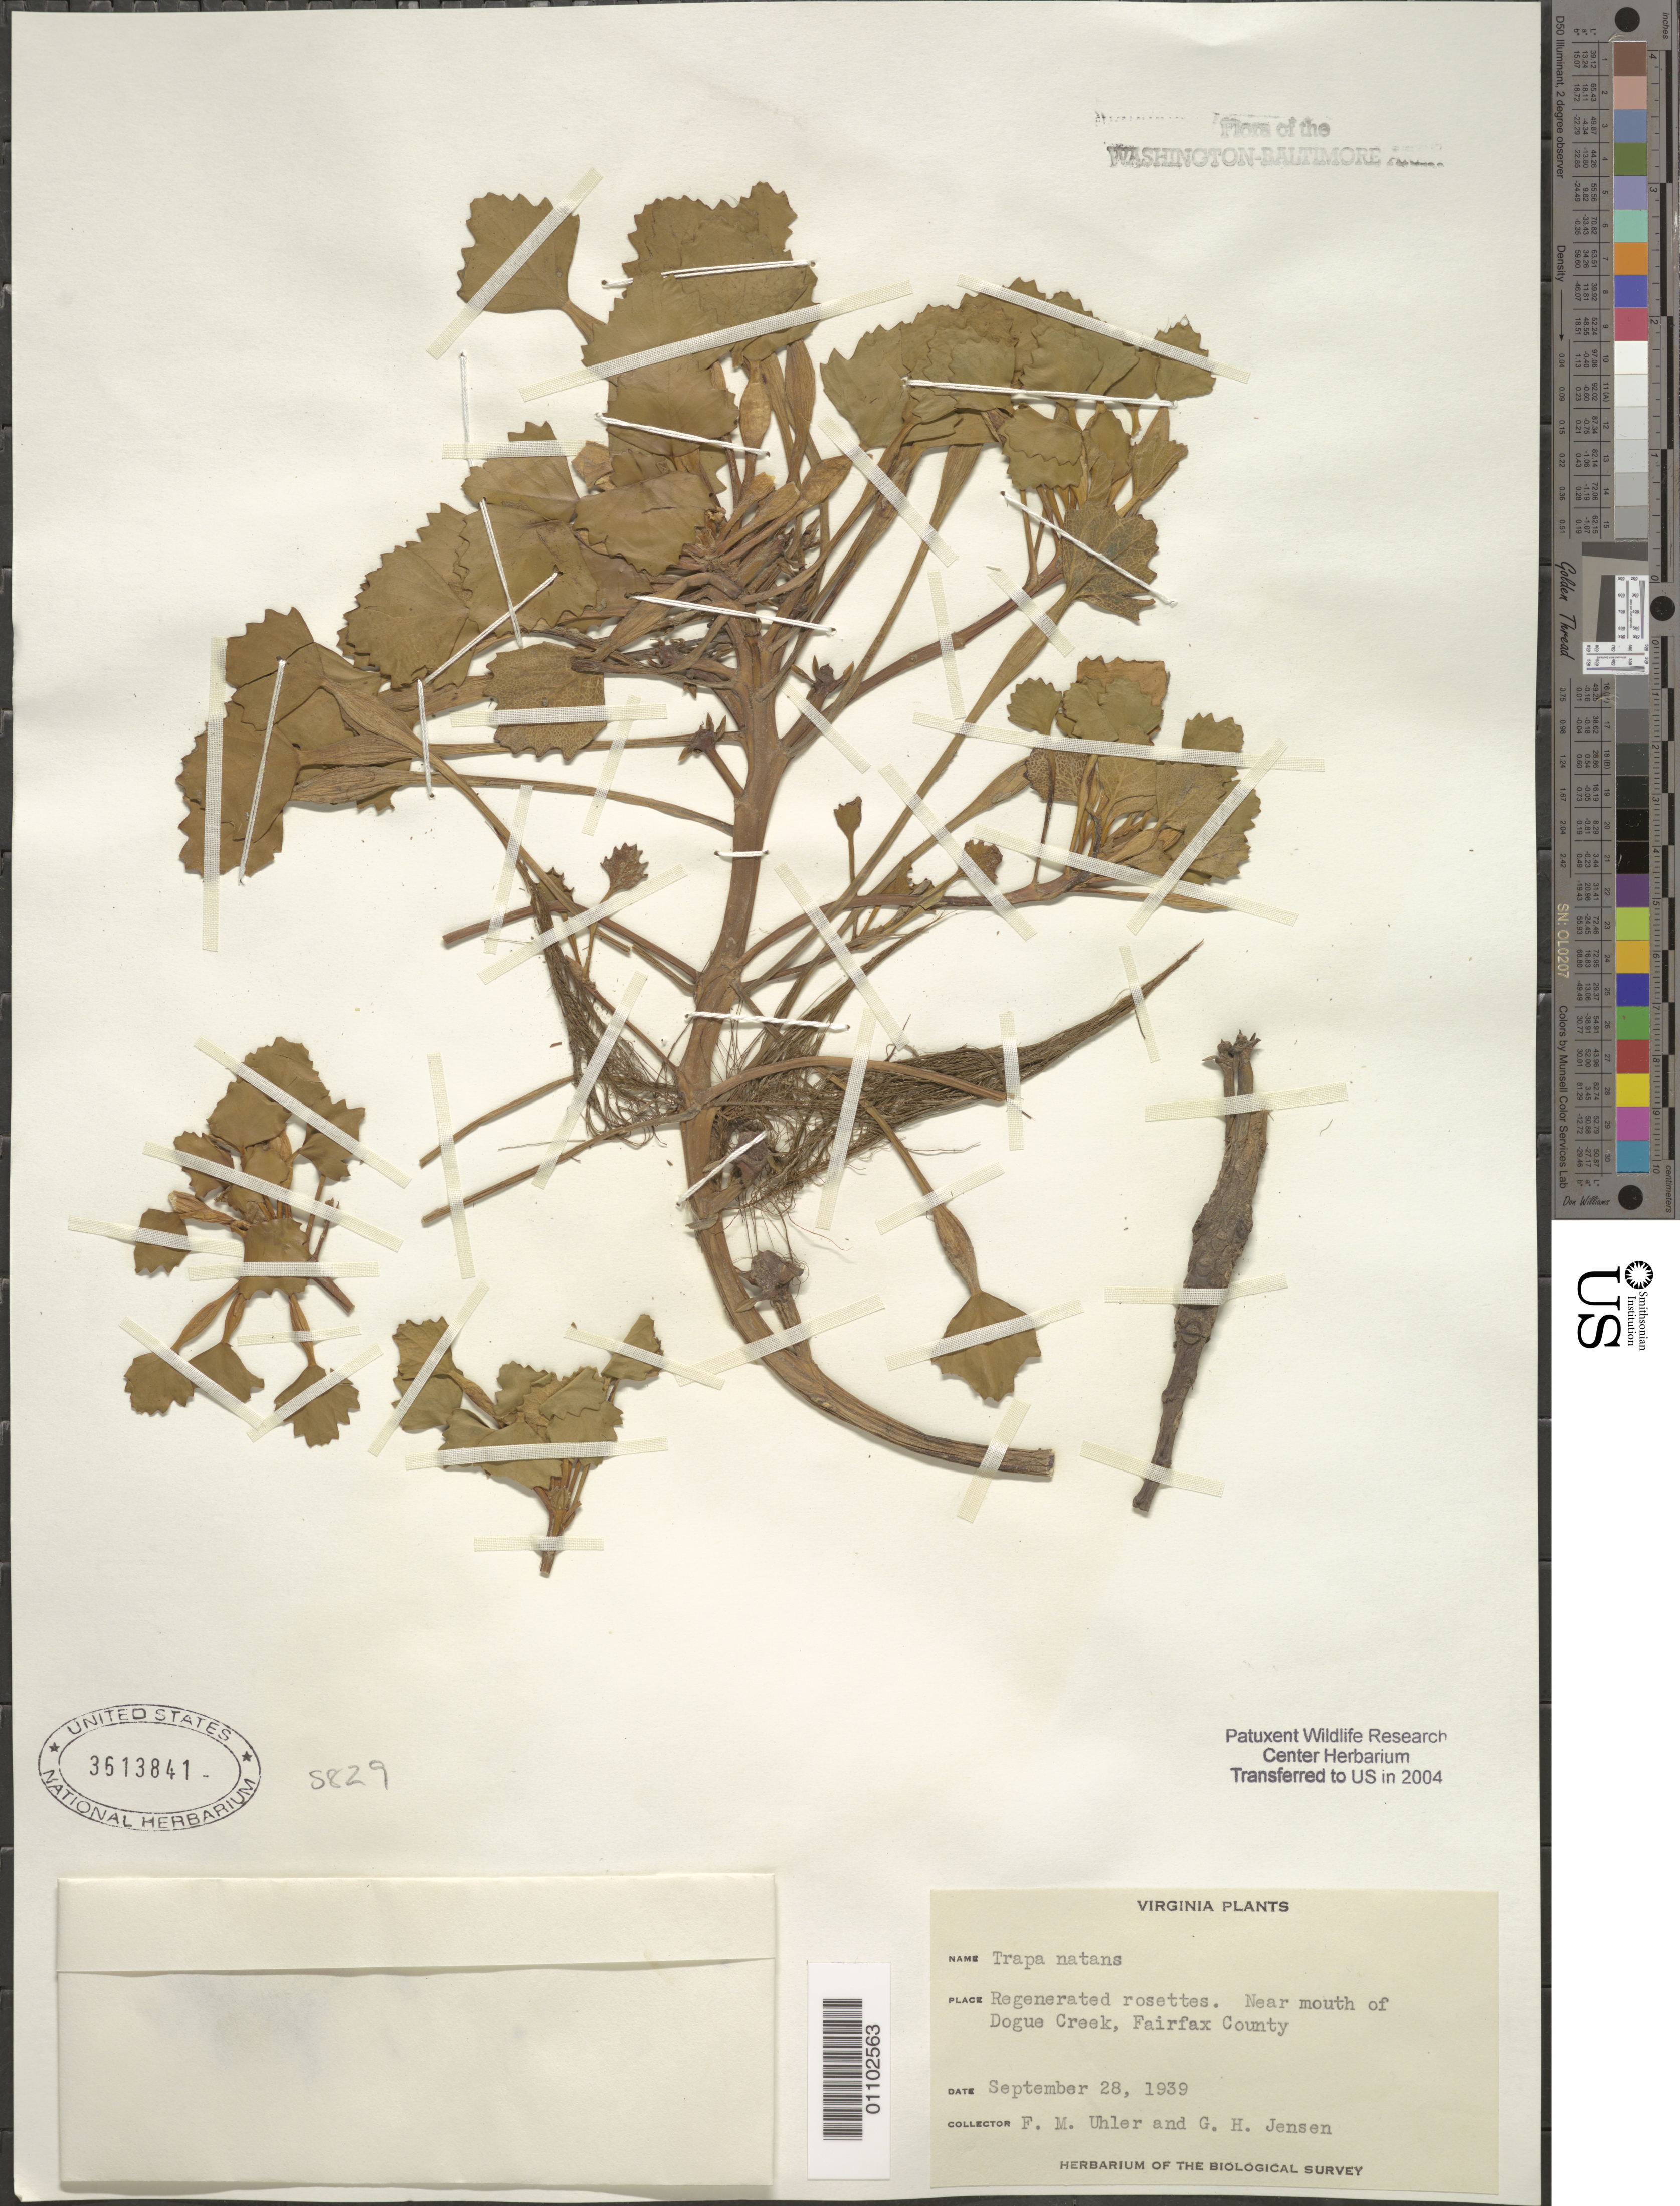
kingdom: Plantae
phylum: Tracheophyta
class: Magnoliopsida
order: Myrtales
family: Lythraceae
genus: Trapa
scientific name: Trapa natans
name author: L.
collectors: F. M. Uhler & G. H. Jensen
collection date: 1939-09-28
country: United States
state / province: Virginia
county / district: Fairfax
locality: Near mouth of Dogue Creek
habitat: Regenerated rosettes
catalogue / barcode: US 3613841